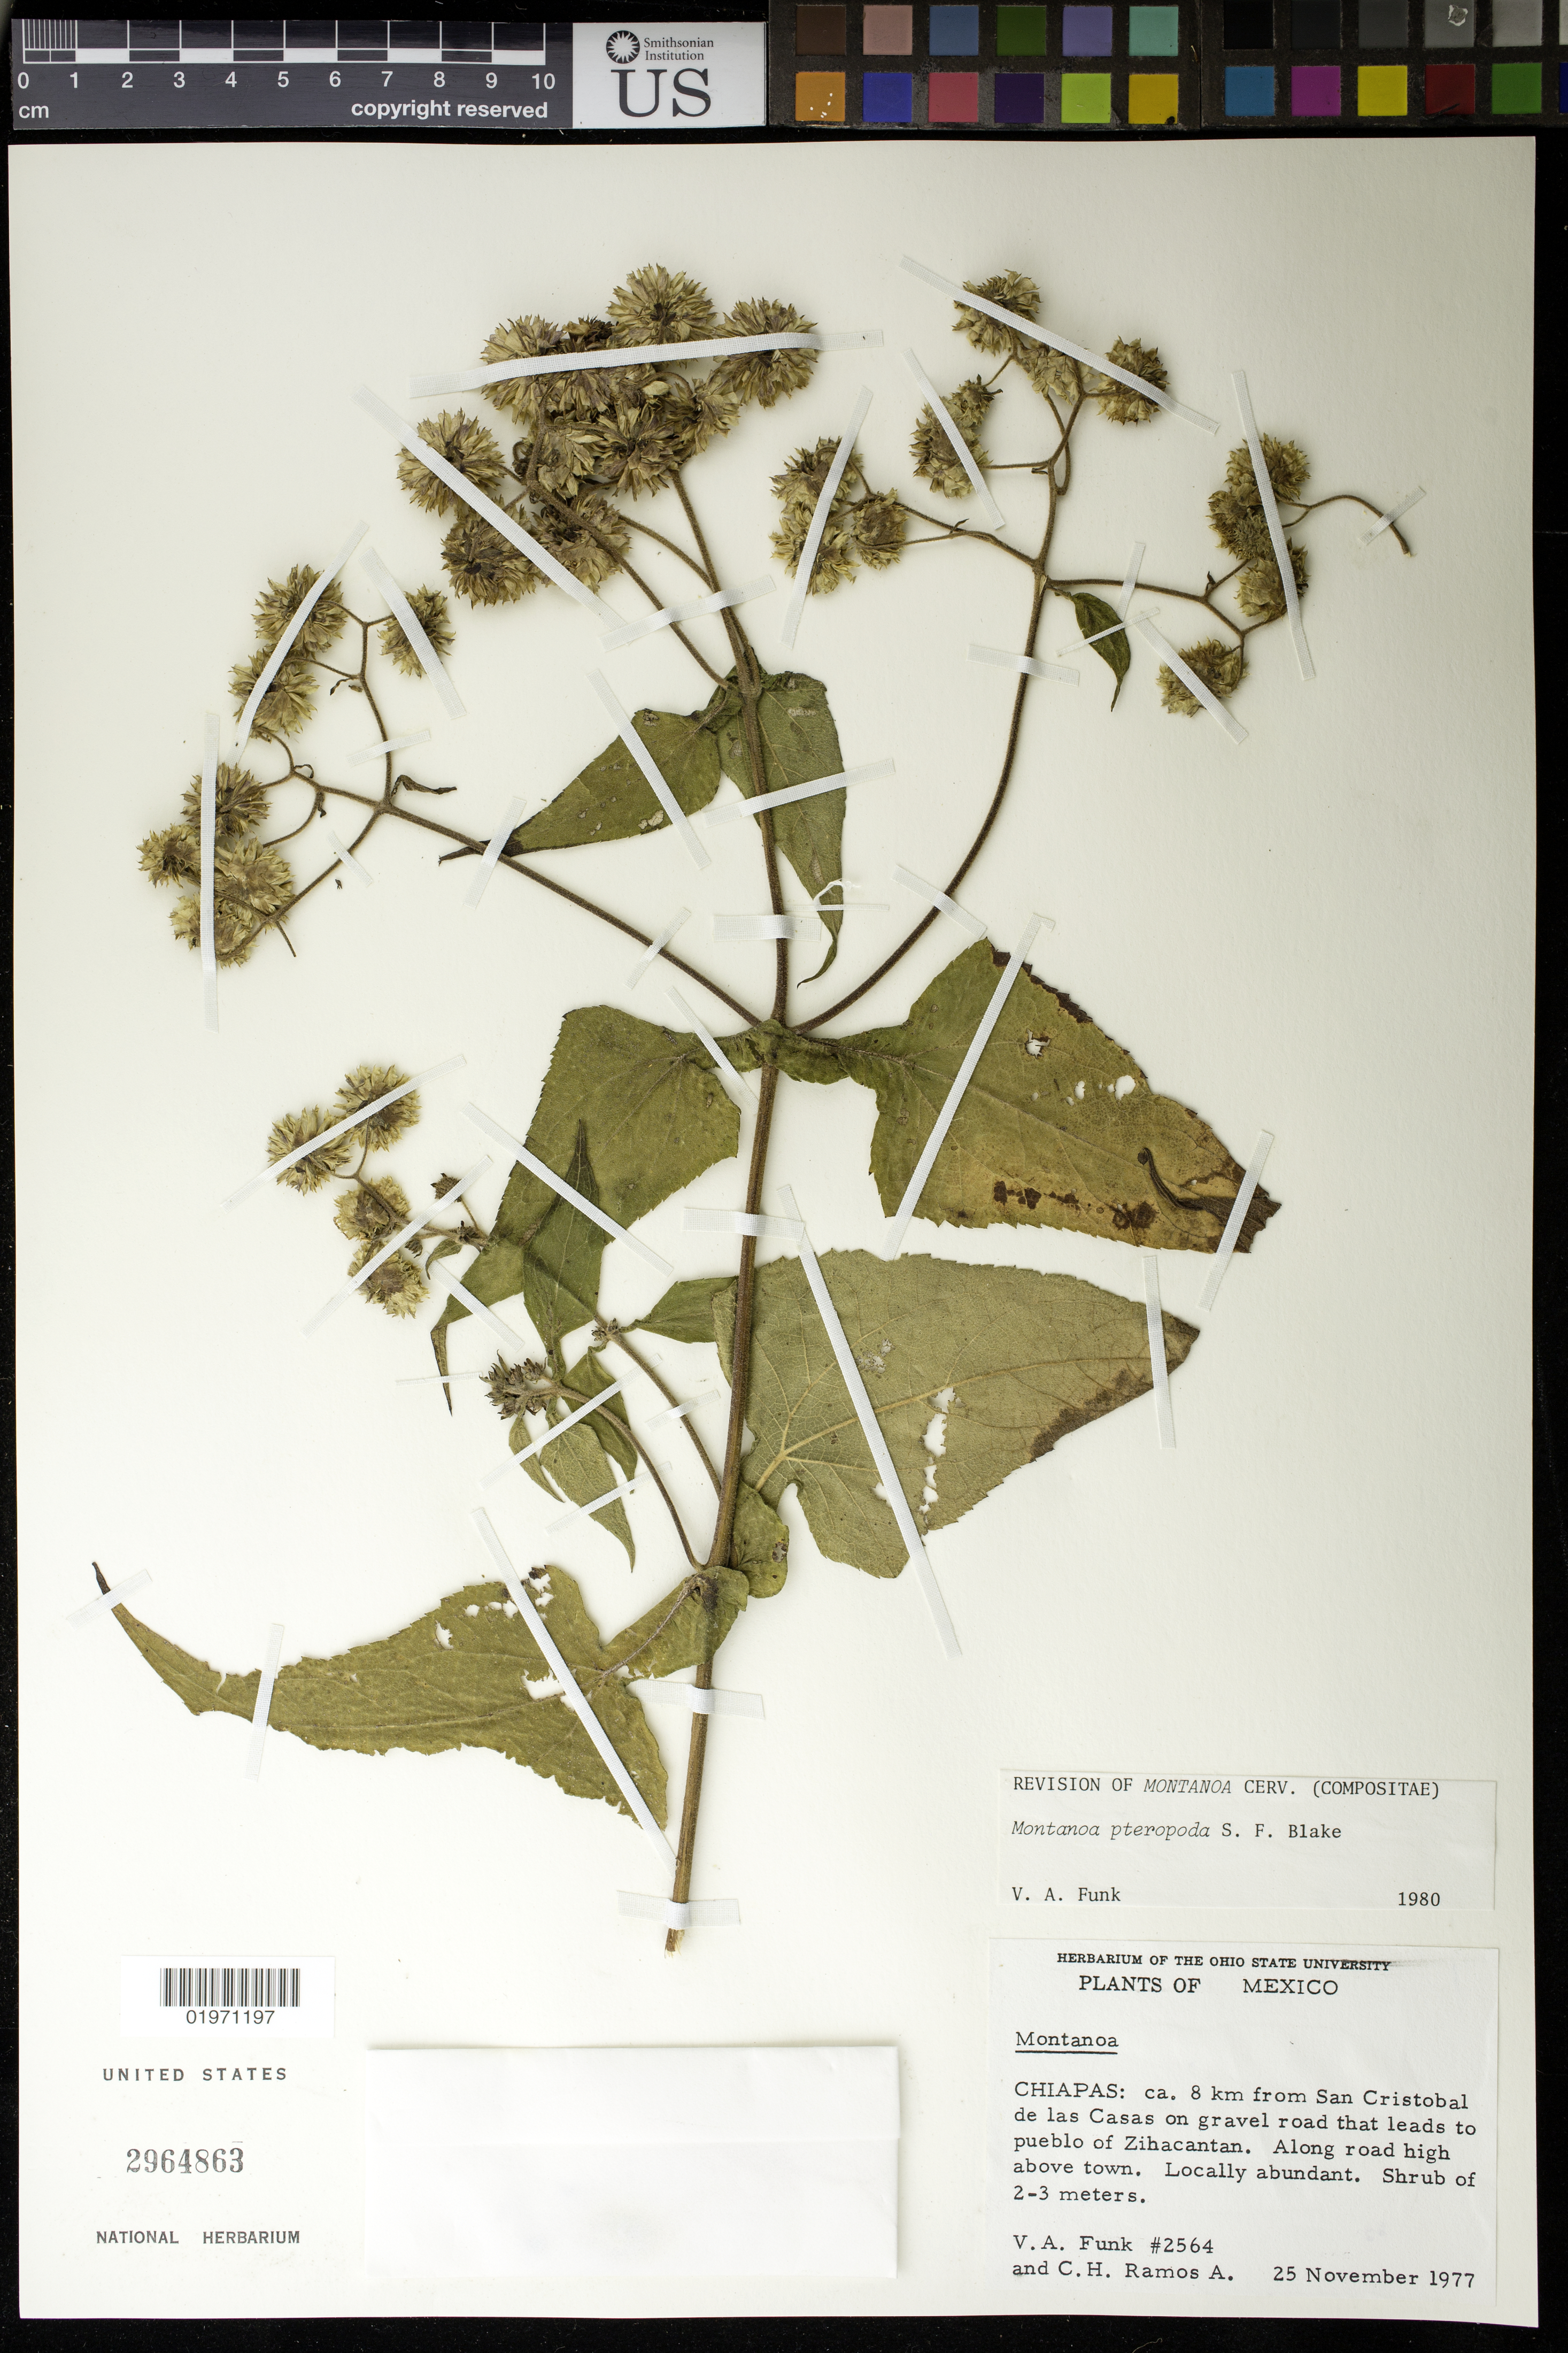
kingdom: Plantae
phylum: Tracheophyta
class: Magnoliopsida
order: Asterales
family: Asteraceae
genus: Montanoa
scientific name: Montanoa pteropoda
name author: S.F. Blake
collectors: V. Funk & C. Ramos A.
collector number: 2564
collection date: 1977-11-25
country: Mexico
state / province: Chiapas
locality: ca. 8 km from San Cristobal de las Casas on gravel road that leads to pueblo of Zihacantan. Along road high above town.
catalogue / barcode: US 2964863